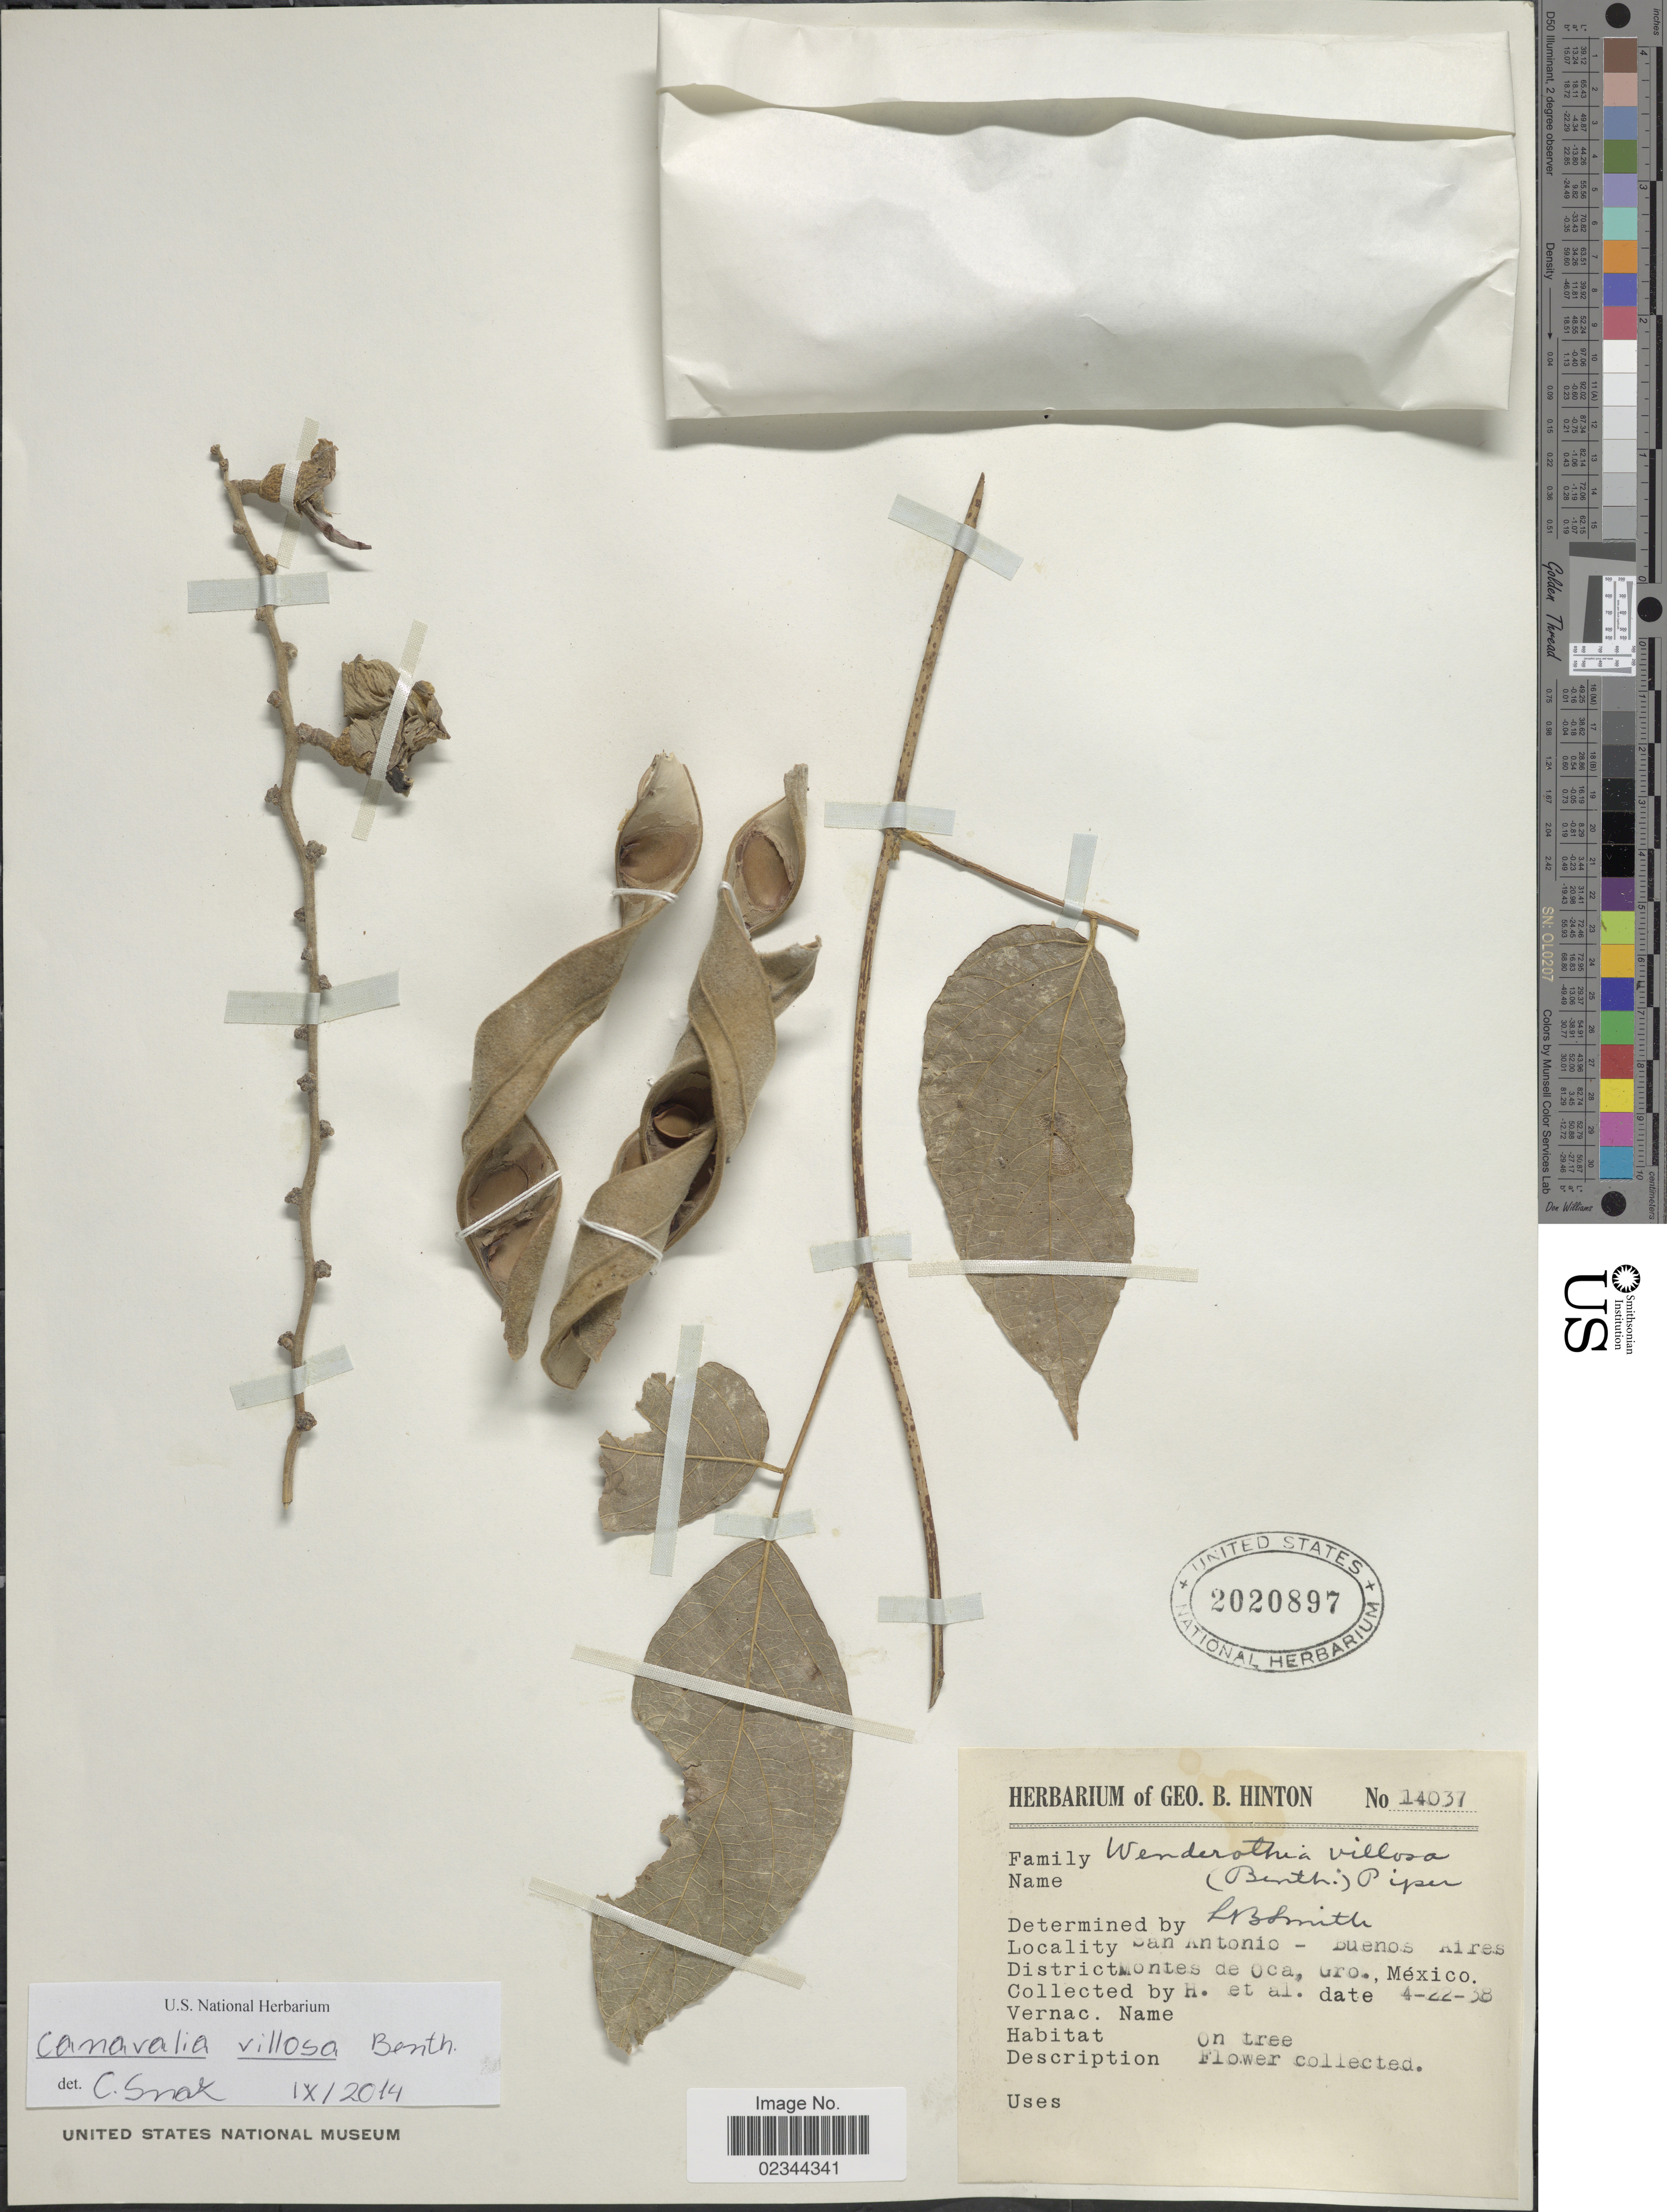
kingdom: Plantae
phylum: Tracheophyta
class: Magnoliopsida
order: Fabales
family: Fabaceae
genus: Canavalia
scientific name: Canavalia villosa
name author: Benth.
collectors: G. B. Hinton & et al.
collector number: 14037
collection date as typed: Transcribed d/m/y: 22/4/38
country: Mexico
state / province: Guerrero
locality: San Antonio-Buenos Aires, District Montes de Oca.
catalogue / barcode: US 2020897